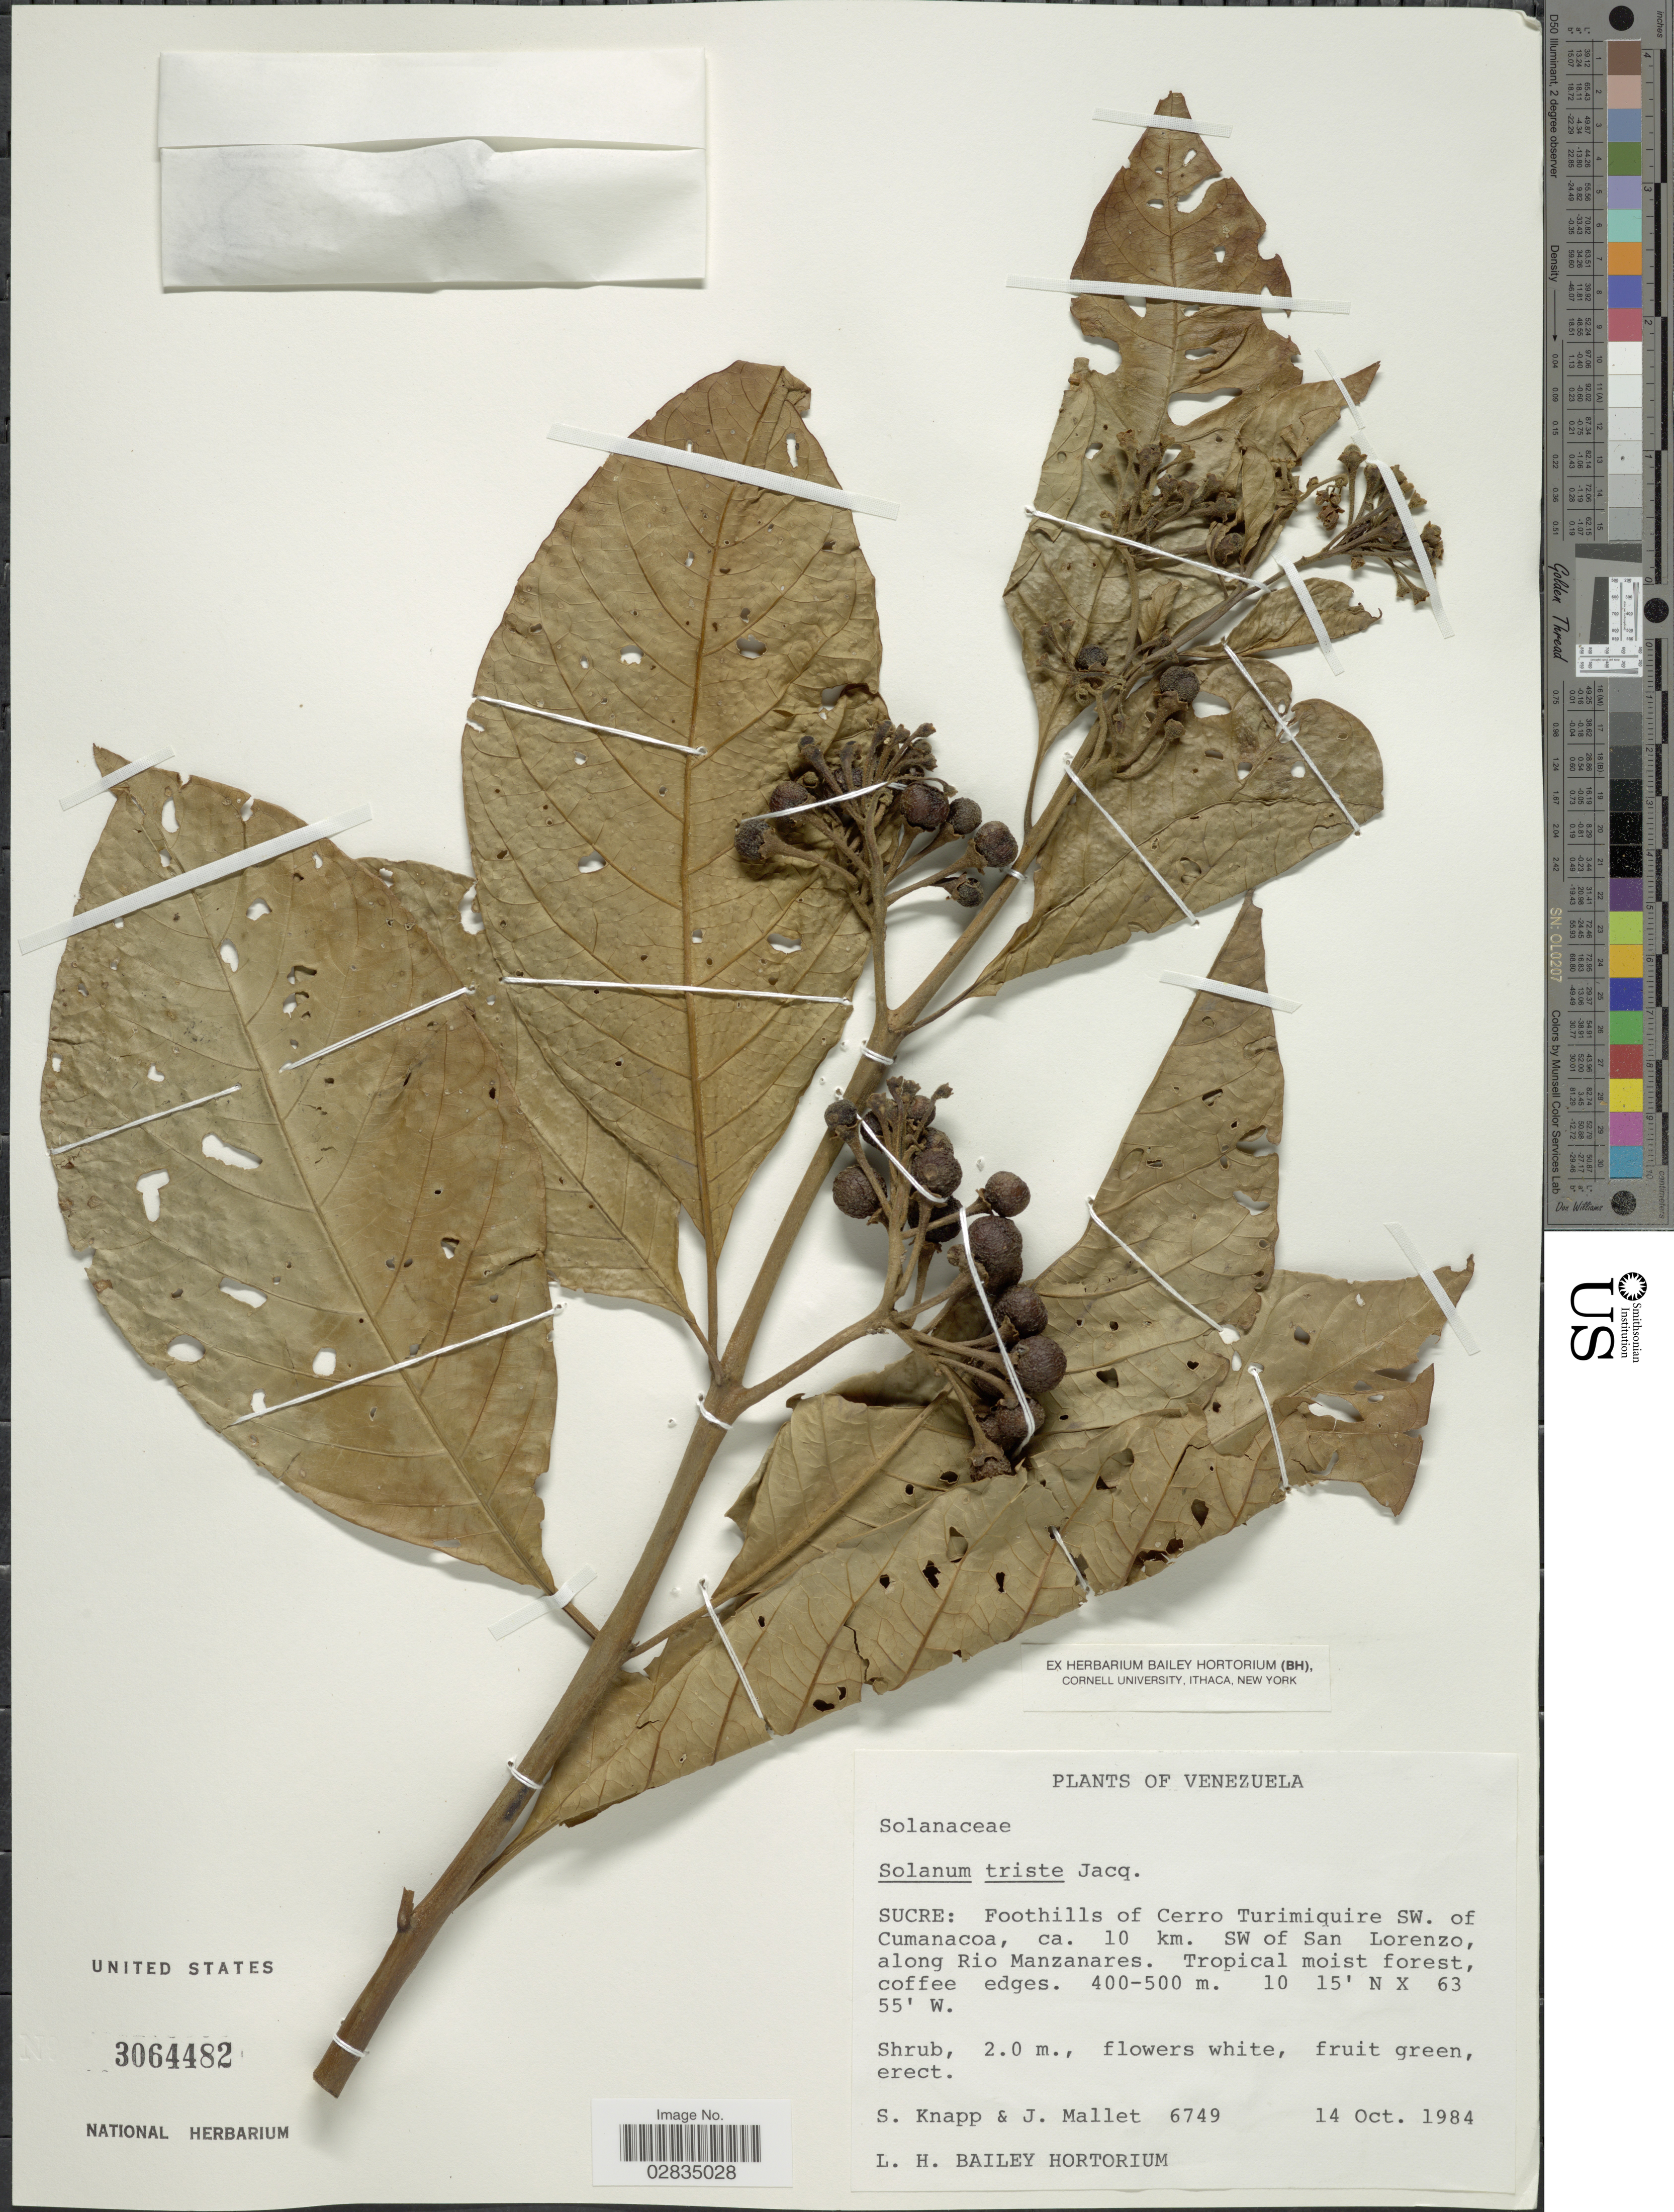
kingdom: Plantae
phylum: Tracheophyta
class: Magnoliopsida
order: Solanales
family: Solanaceae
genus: Solanum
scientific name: Solanum triste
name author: Jacq.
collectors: S. Knapp & J. Mallet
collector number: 6749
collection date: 1984-10-14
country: Venezuela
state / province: Sucre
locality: Foothills of Cerro Turimiquire SW. of Cumanacoa, ca. 10 km. SW of San Lorenzo, along Rio Manzanares.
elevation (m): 400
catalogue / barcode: US 3064482